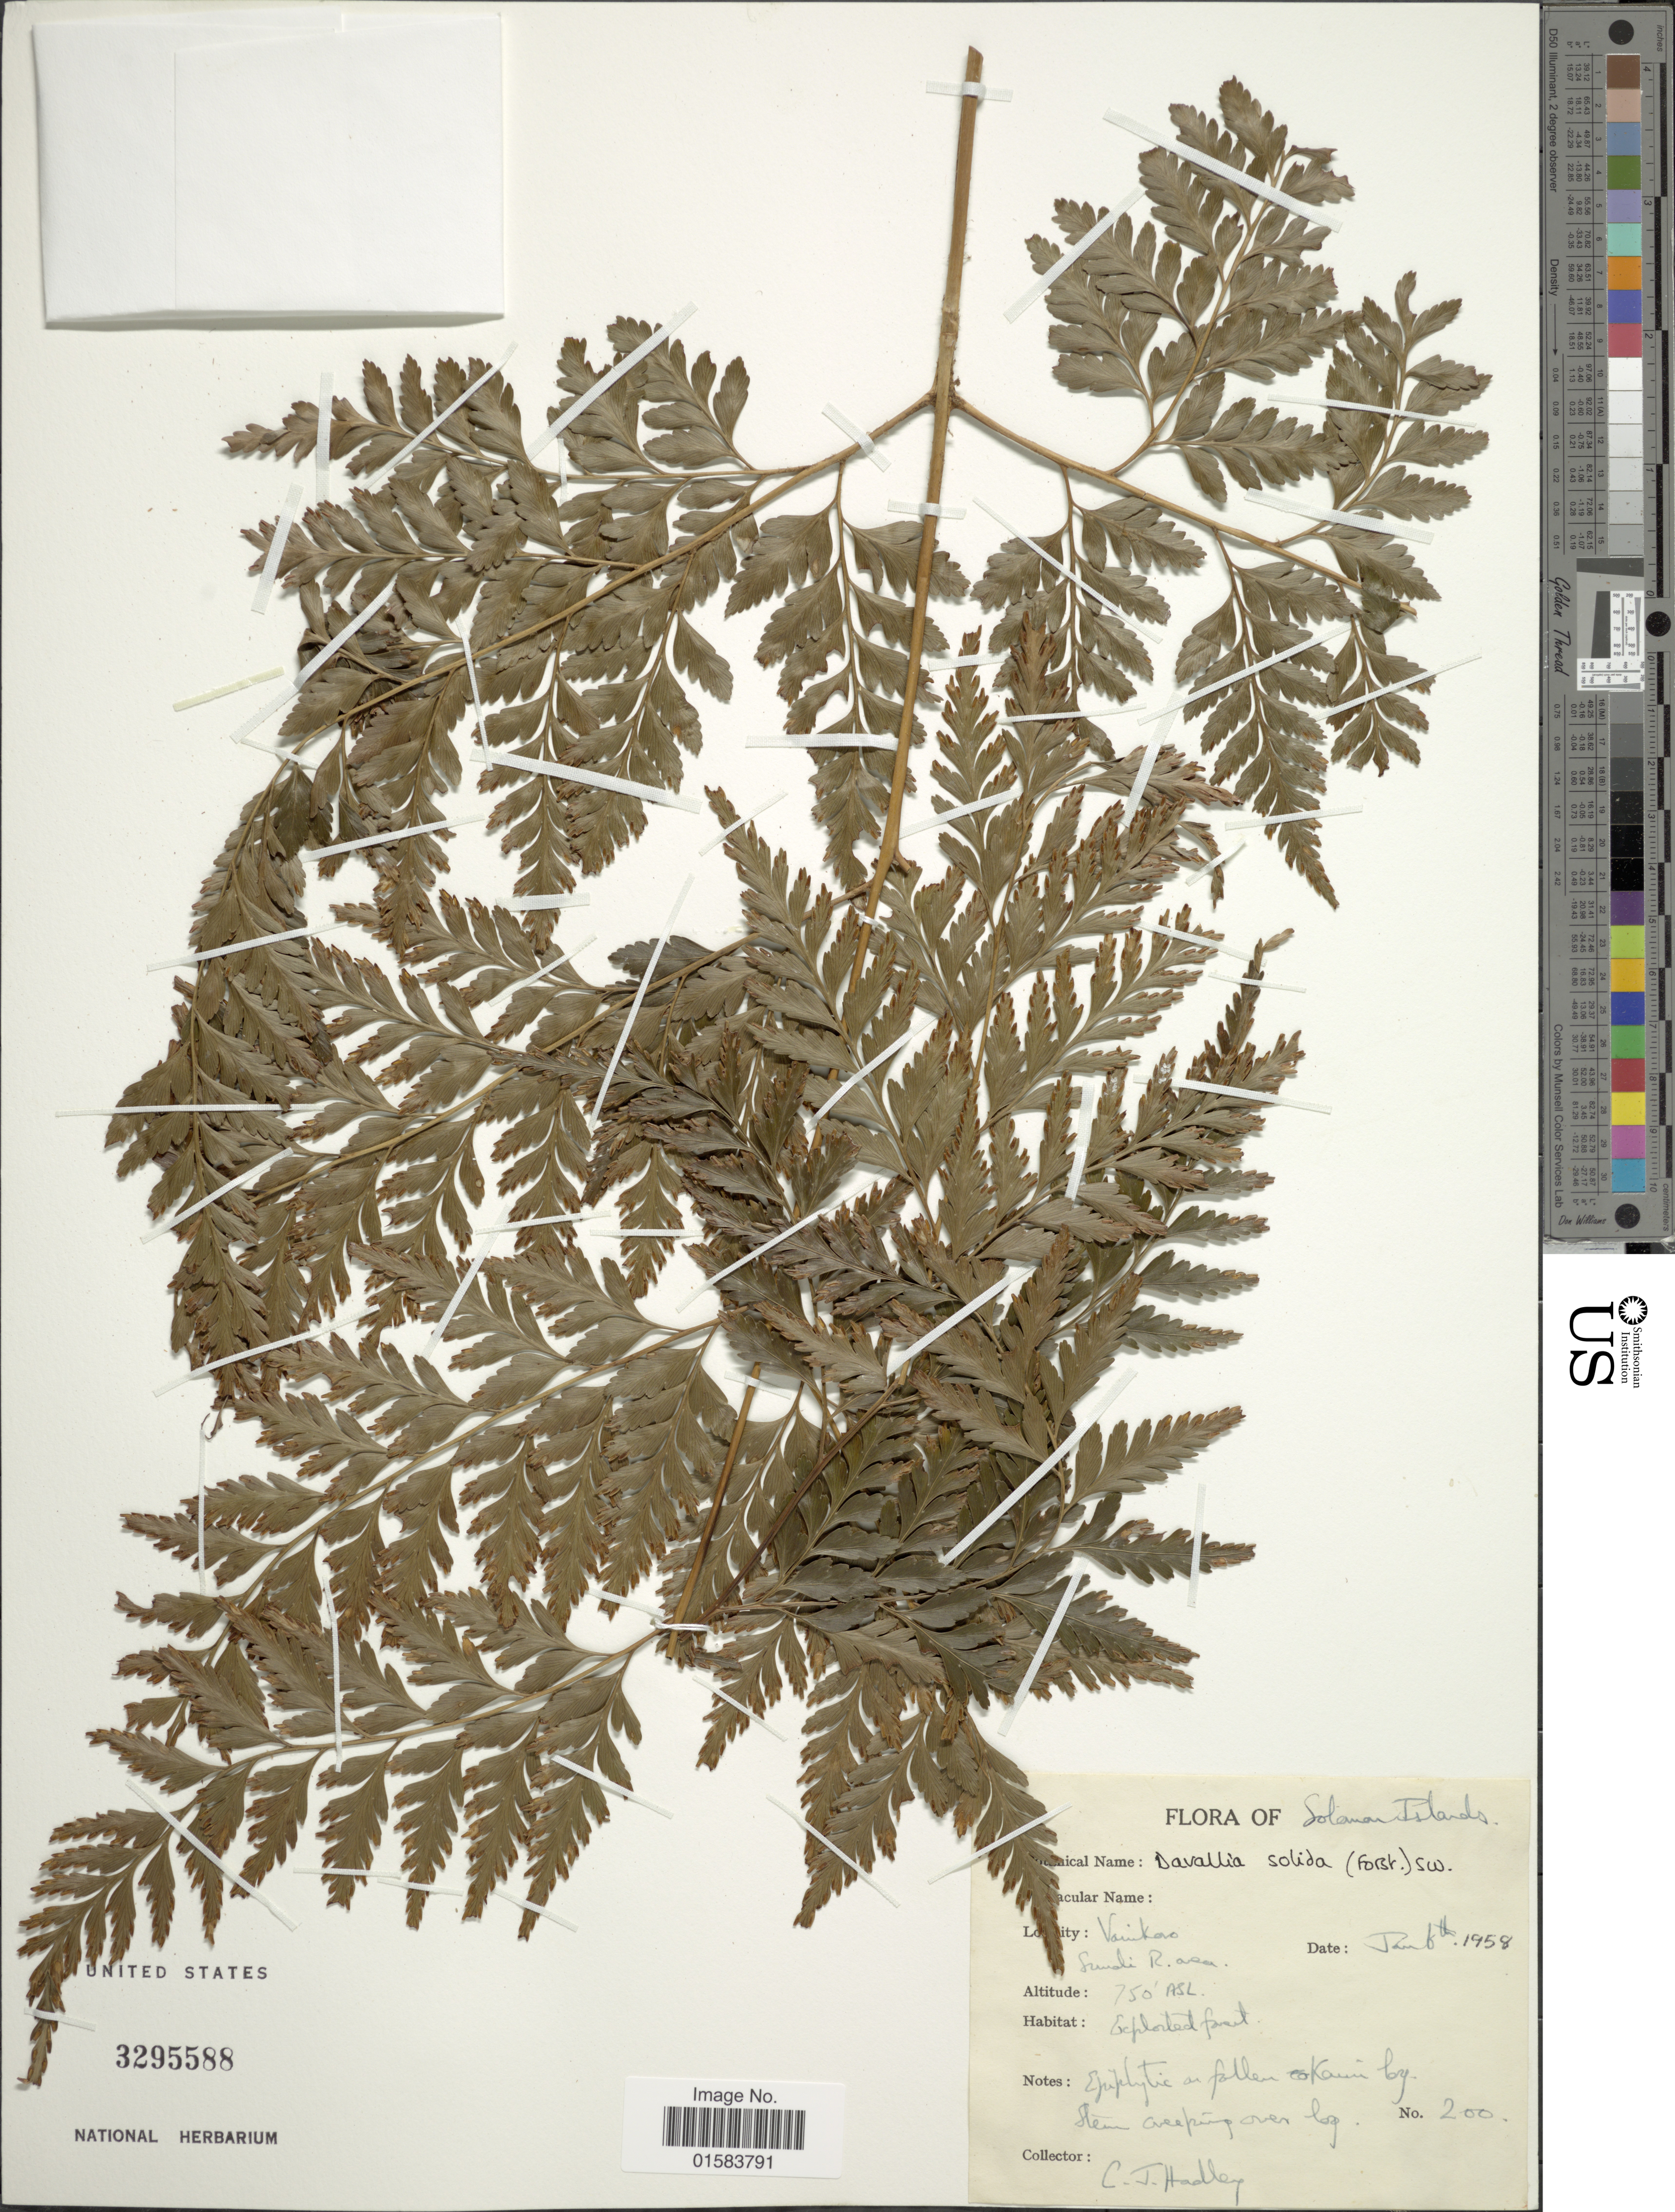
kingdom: Plantae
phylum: Tracheophyta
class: Polypodiopsida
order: Polypodiales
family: Davalliaceae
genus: Davallia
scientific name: Davallia solida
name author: (G. Forst.) Sw.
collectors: C. Hadley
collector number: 200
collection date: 1958-01-06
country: Solomon Islands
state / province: Solomon Islands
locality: Vauikaro, Suidi R. Osa [interpreted]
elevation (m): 750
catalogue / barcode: US 3295588